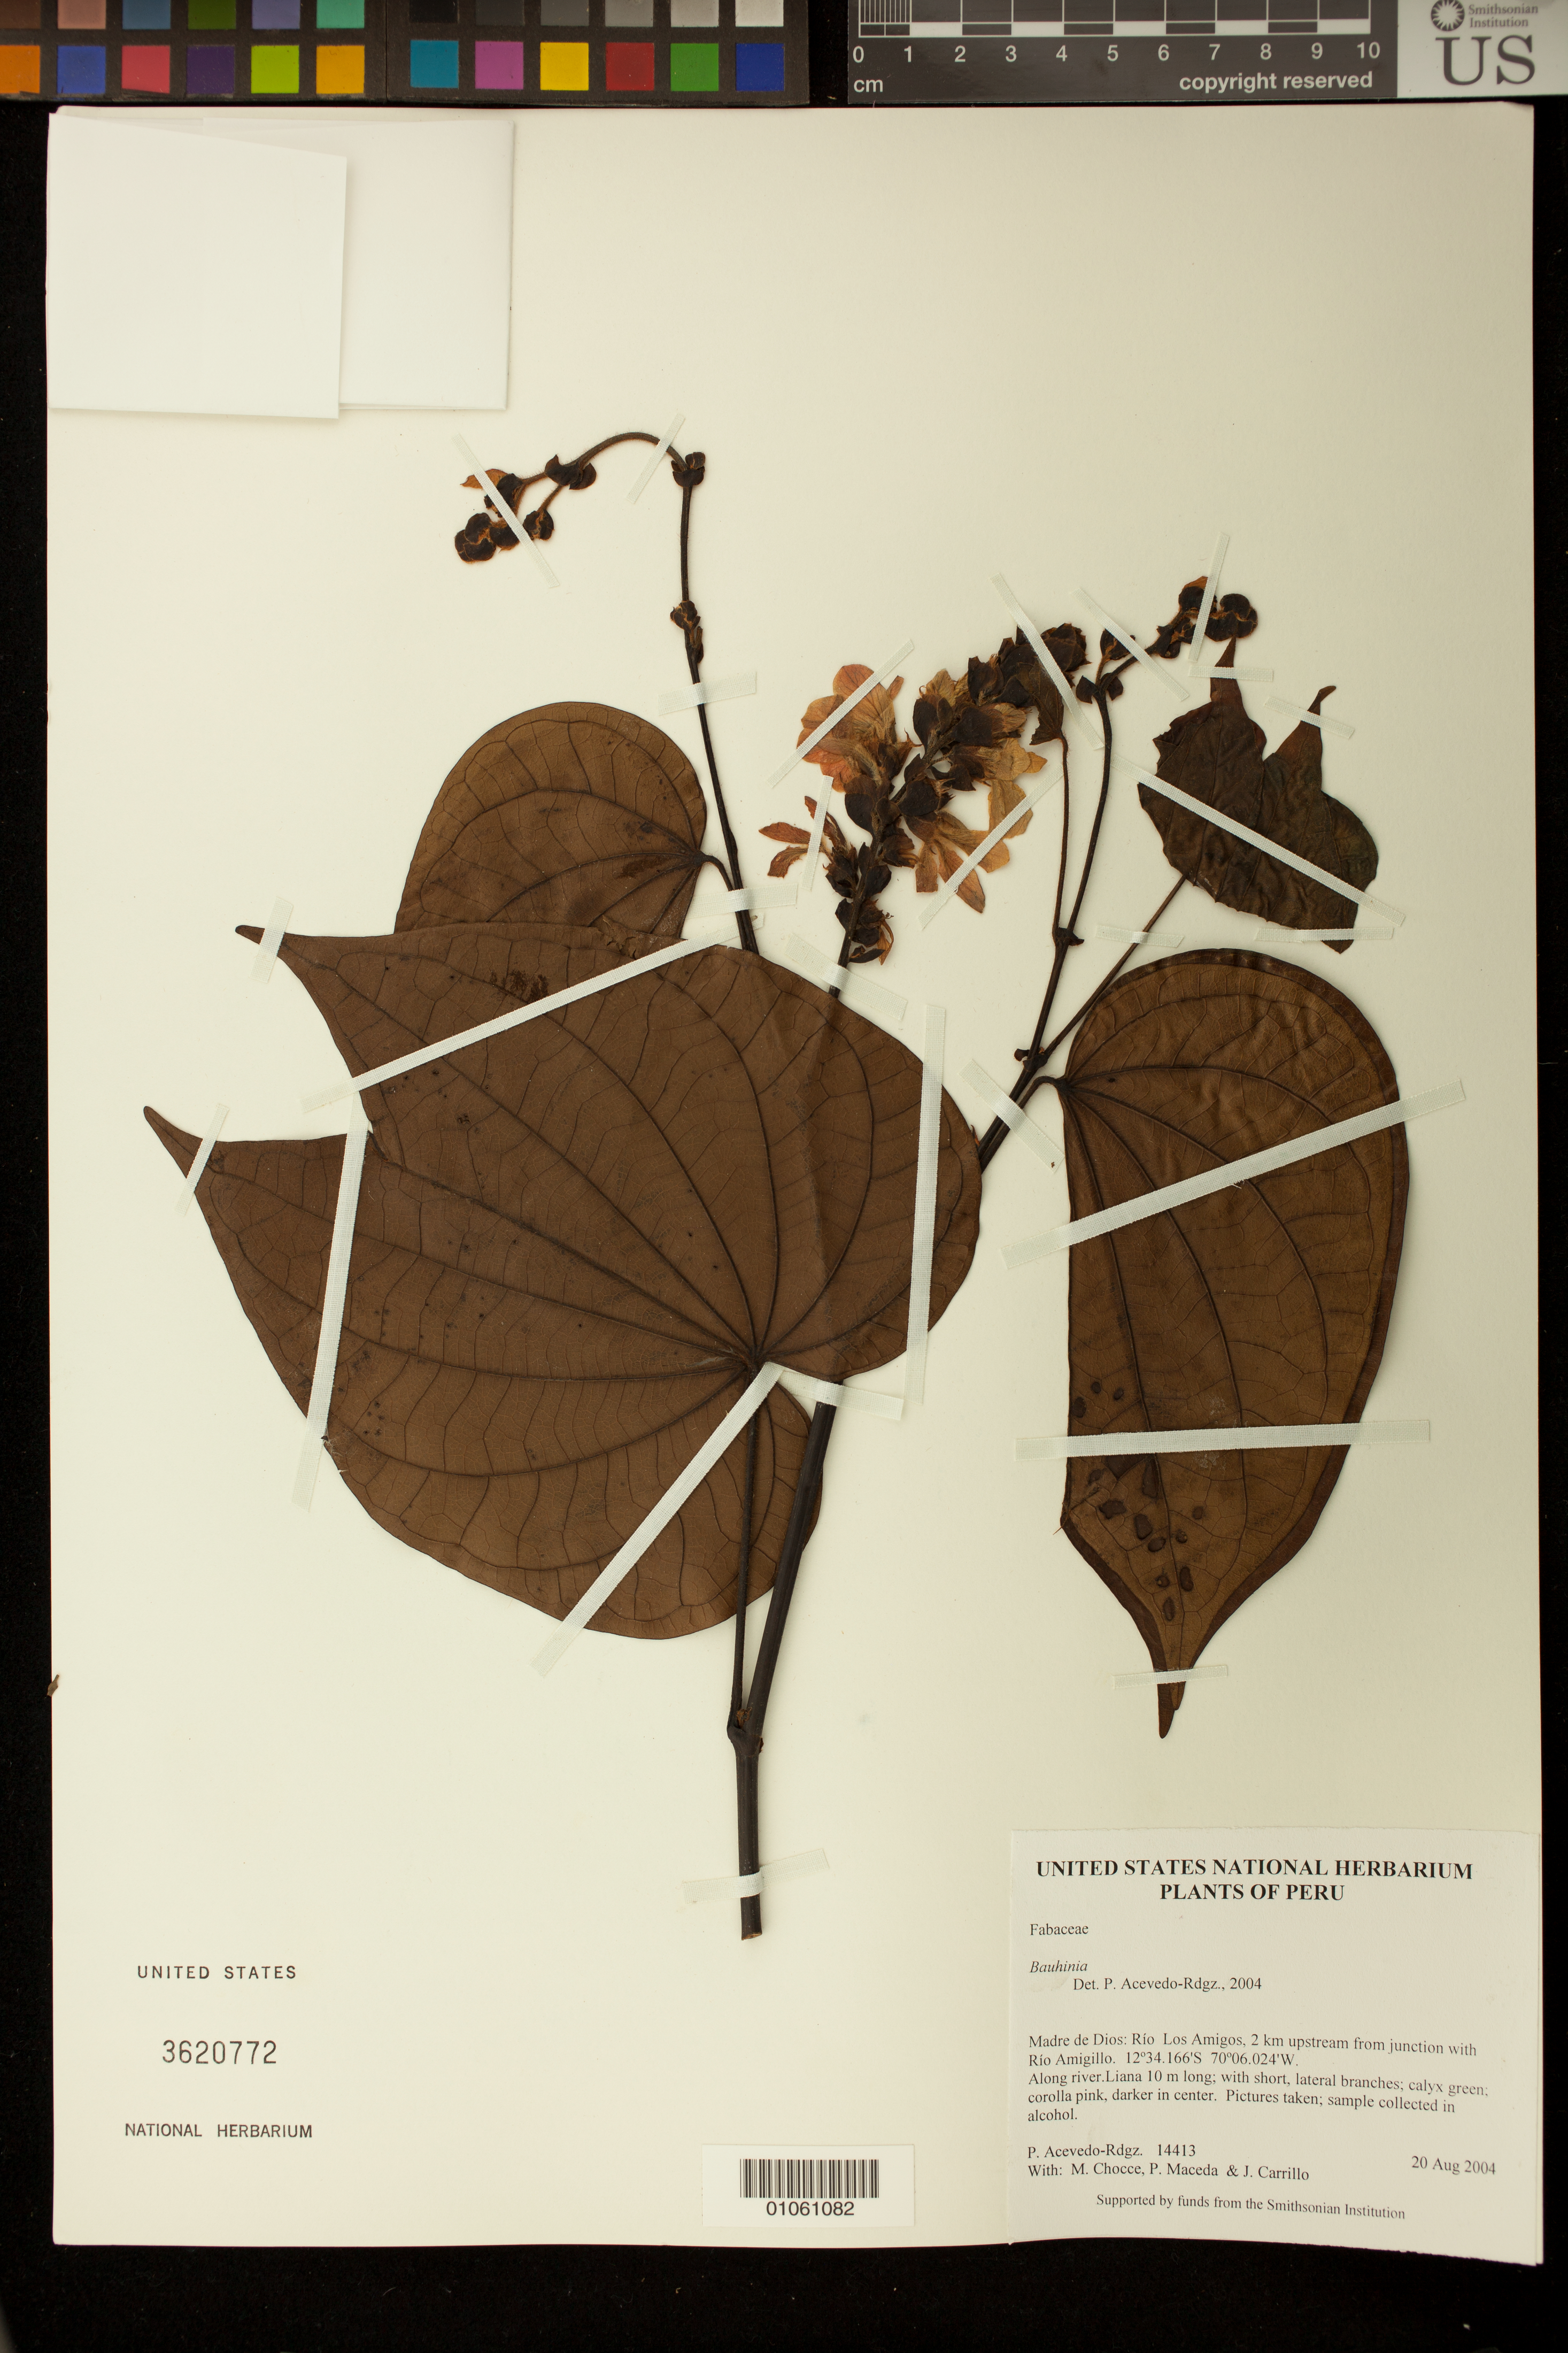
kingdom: Plantae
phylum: Tracheophyta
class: Magnoliopsida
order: Fabales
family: Fabaceae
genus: Schnella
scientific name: Schnella hirsutissima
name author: (Wunderlin) Trethowan & R. Clark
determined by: Acevedo-Rodríguez, P., (BOT), Smithsonian Institution - National Museum of Natural History (UNITED STATES)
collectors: P. Acevedo-Rodr., M. Chocce, P. Maceda & J. Carrillo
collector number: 14413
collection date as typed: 20 Aug 2004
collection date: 2004-08-20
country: Peru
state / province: Madre de Dios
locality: Madre de Dios: Río Los Amigos, 2 km upstream from junction with Río Amigillo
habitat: Along river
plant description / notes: US, NY, MO, K, F, B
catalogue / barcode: US 3620772